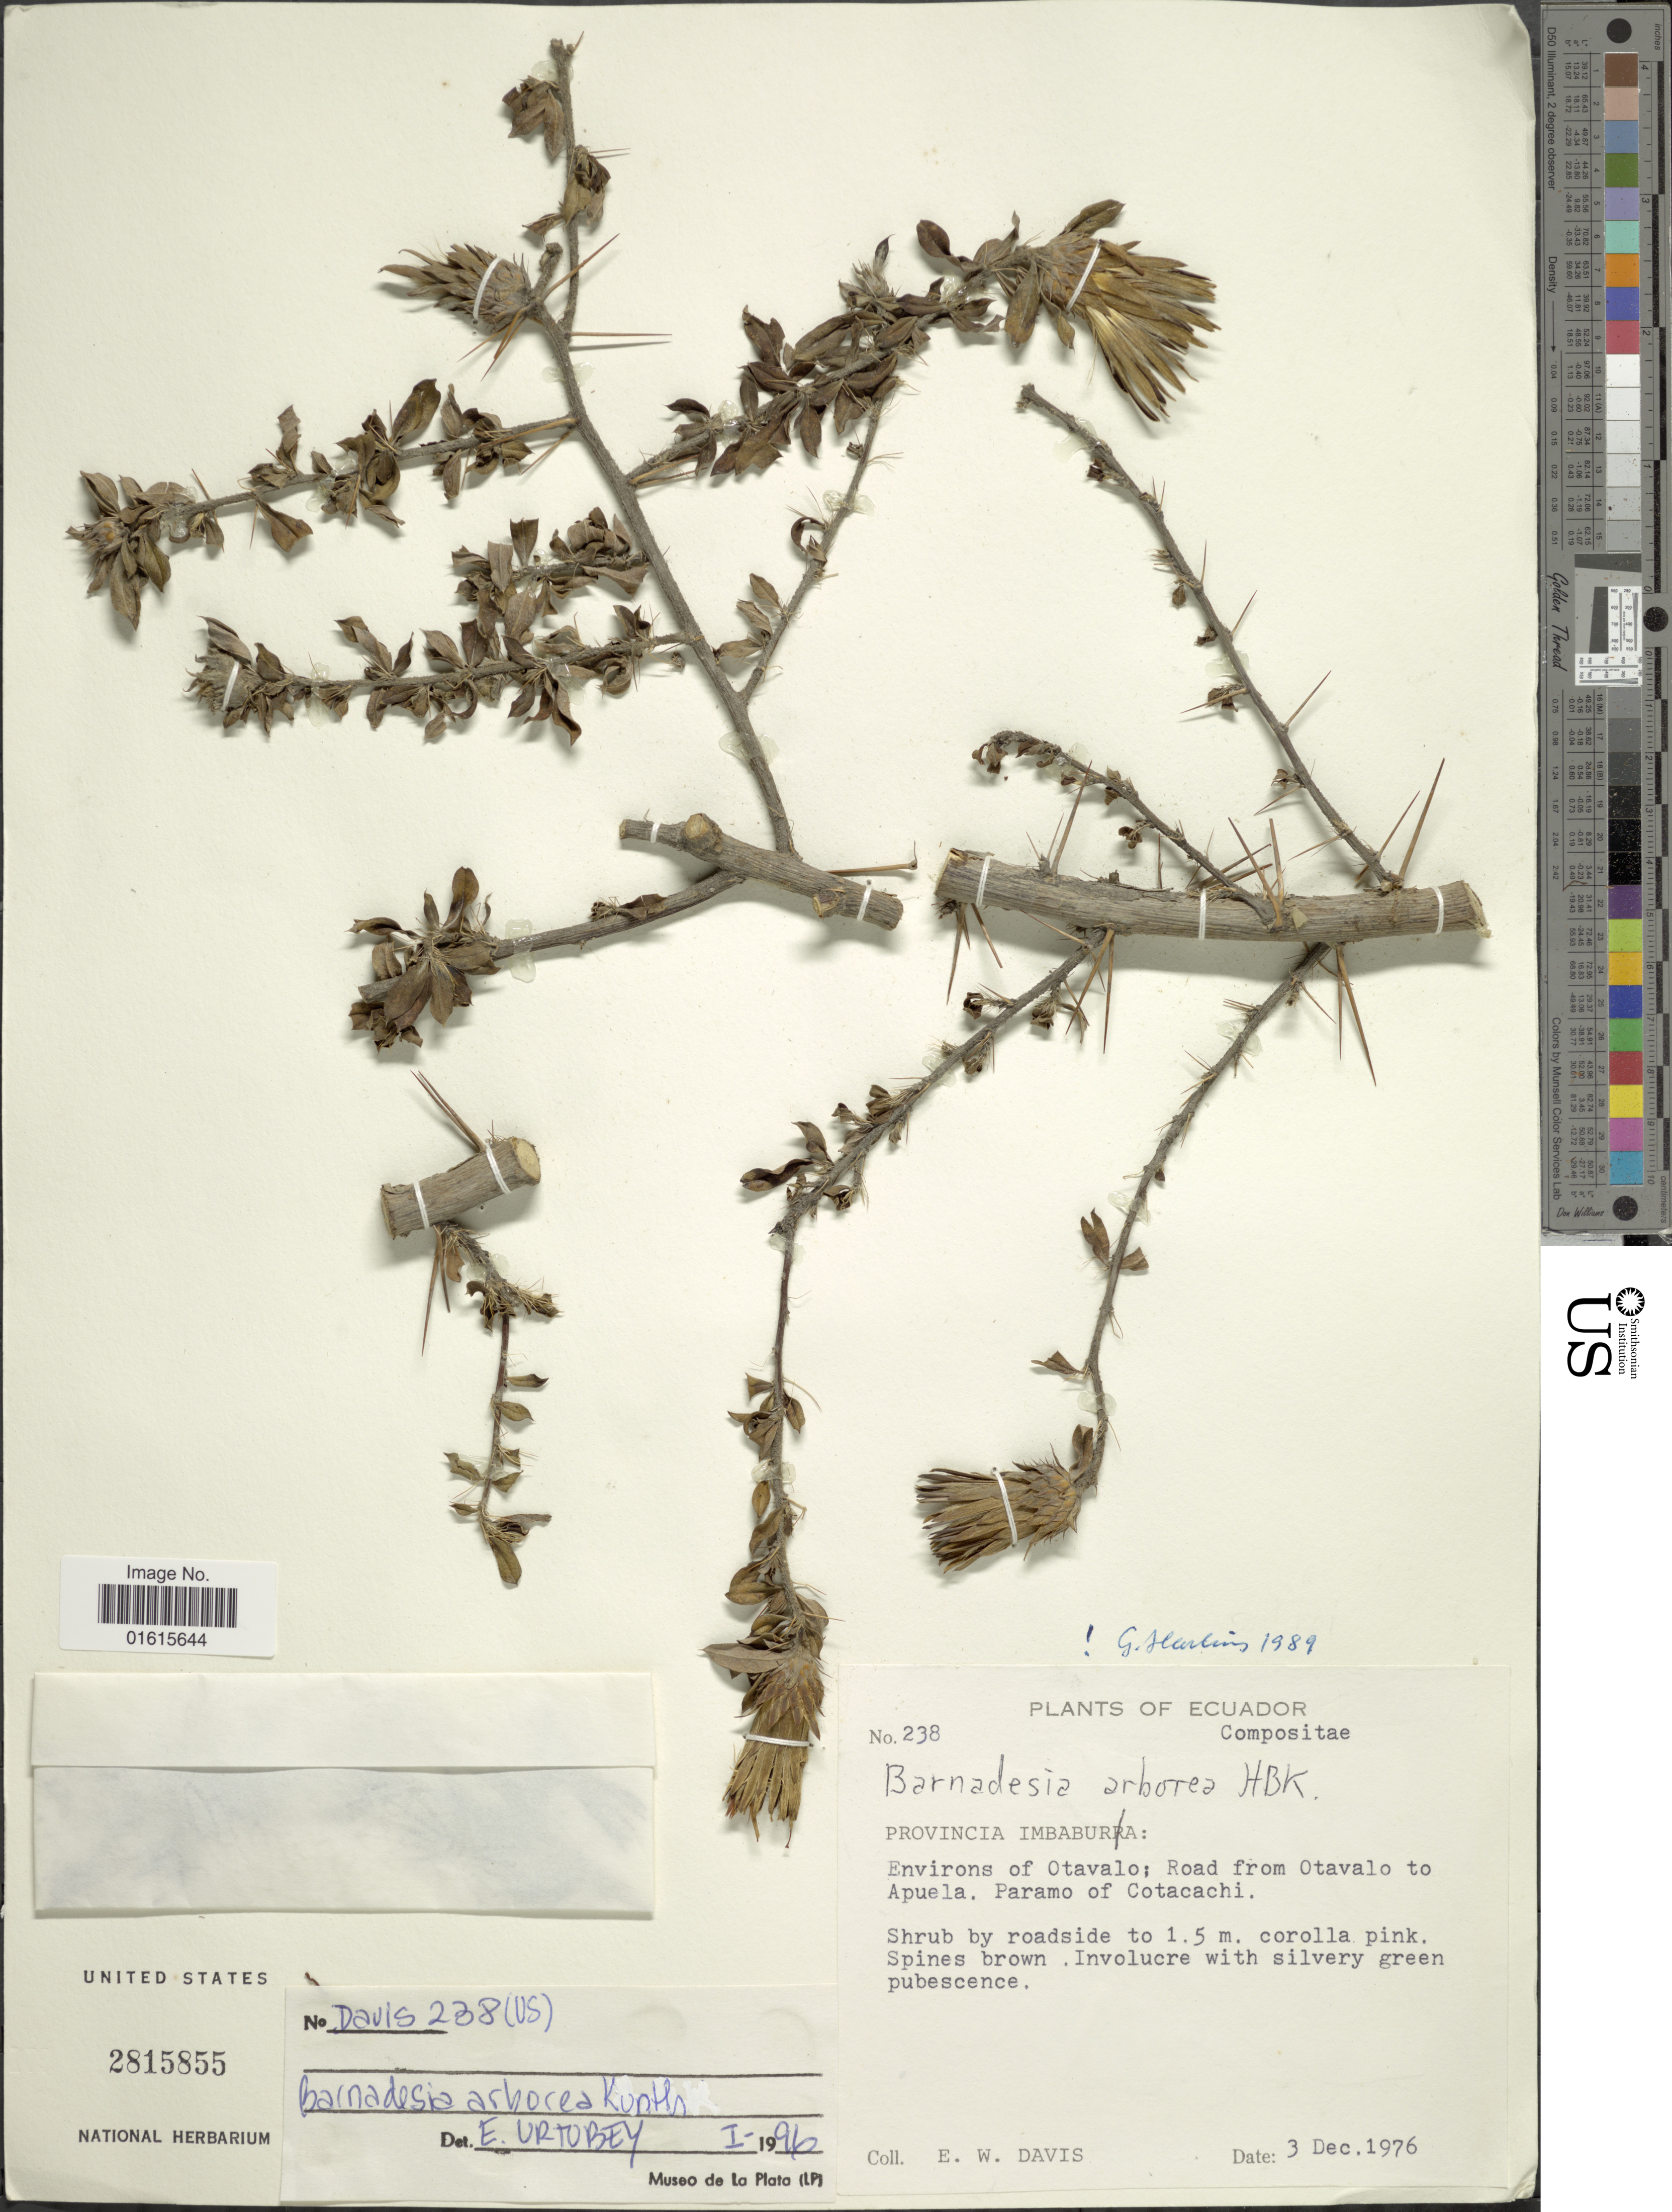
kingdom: Plantae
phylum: Tracheophyta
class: Magnoliopsida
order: Asterales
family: Asteraceae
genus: Barnadesia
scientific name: Barnadesia arborea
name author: Kunth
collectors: E. W. Davis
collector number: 238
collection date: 1976-12-03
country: Ecuador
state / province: Imbabura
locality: Environs of Otavalo; road from Otavalo to Apuela. Paramo of Cotacachi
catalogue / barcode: US 2815855